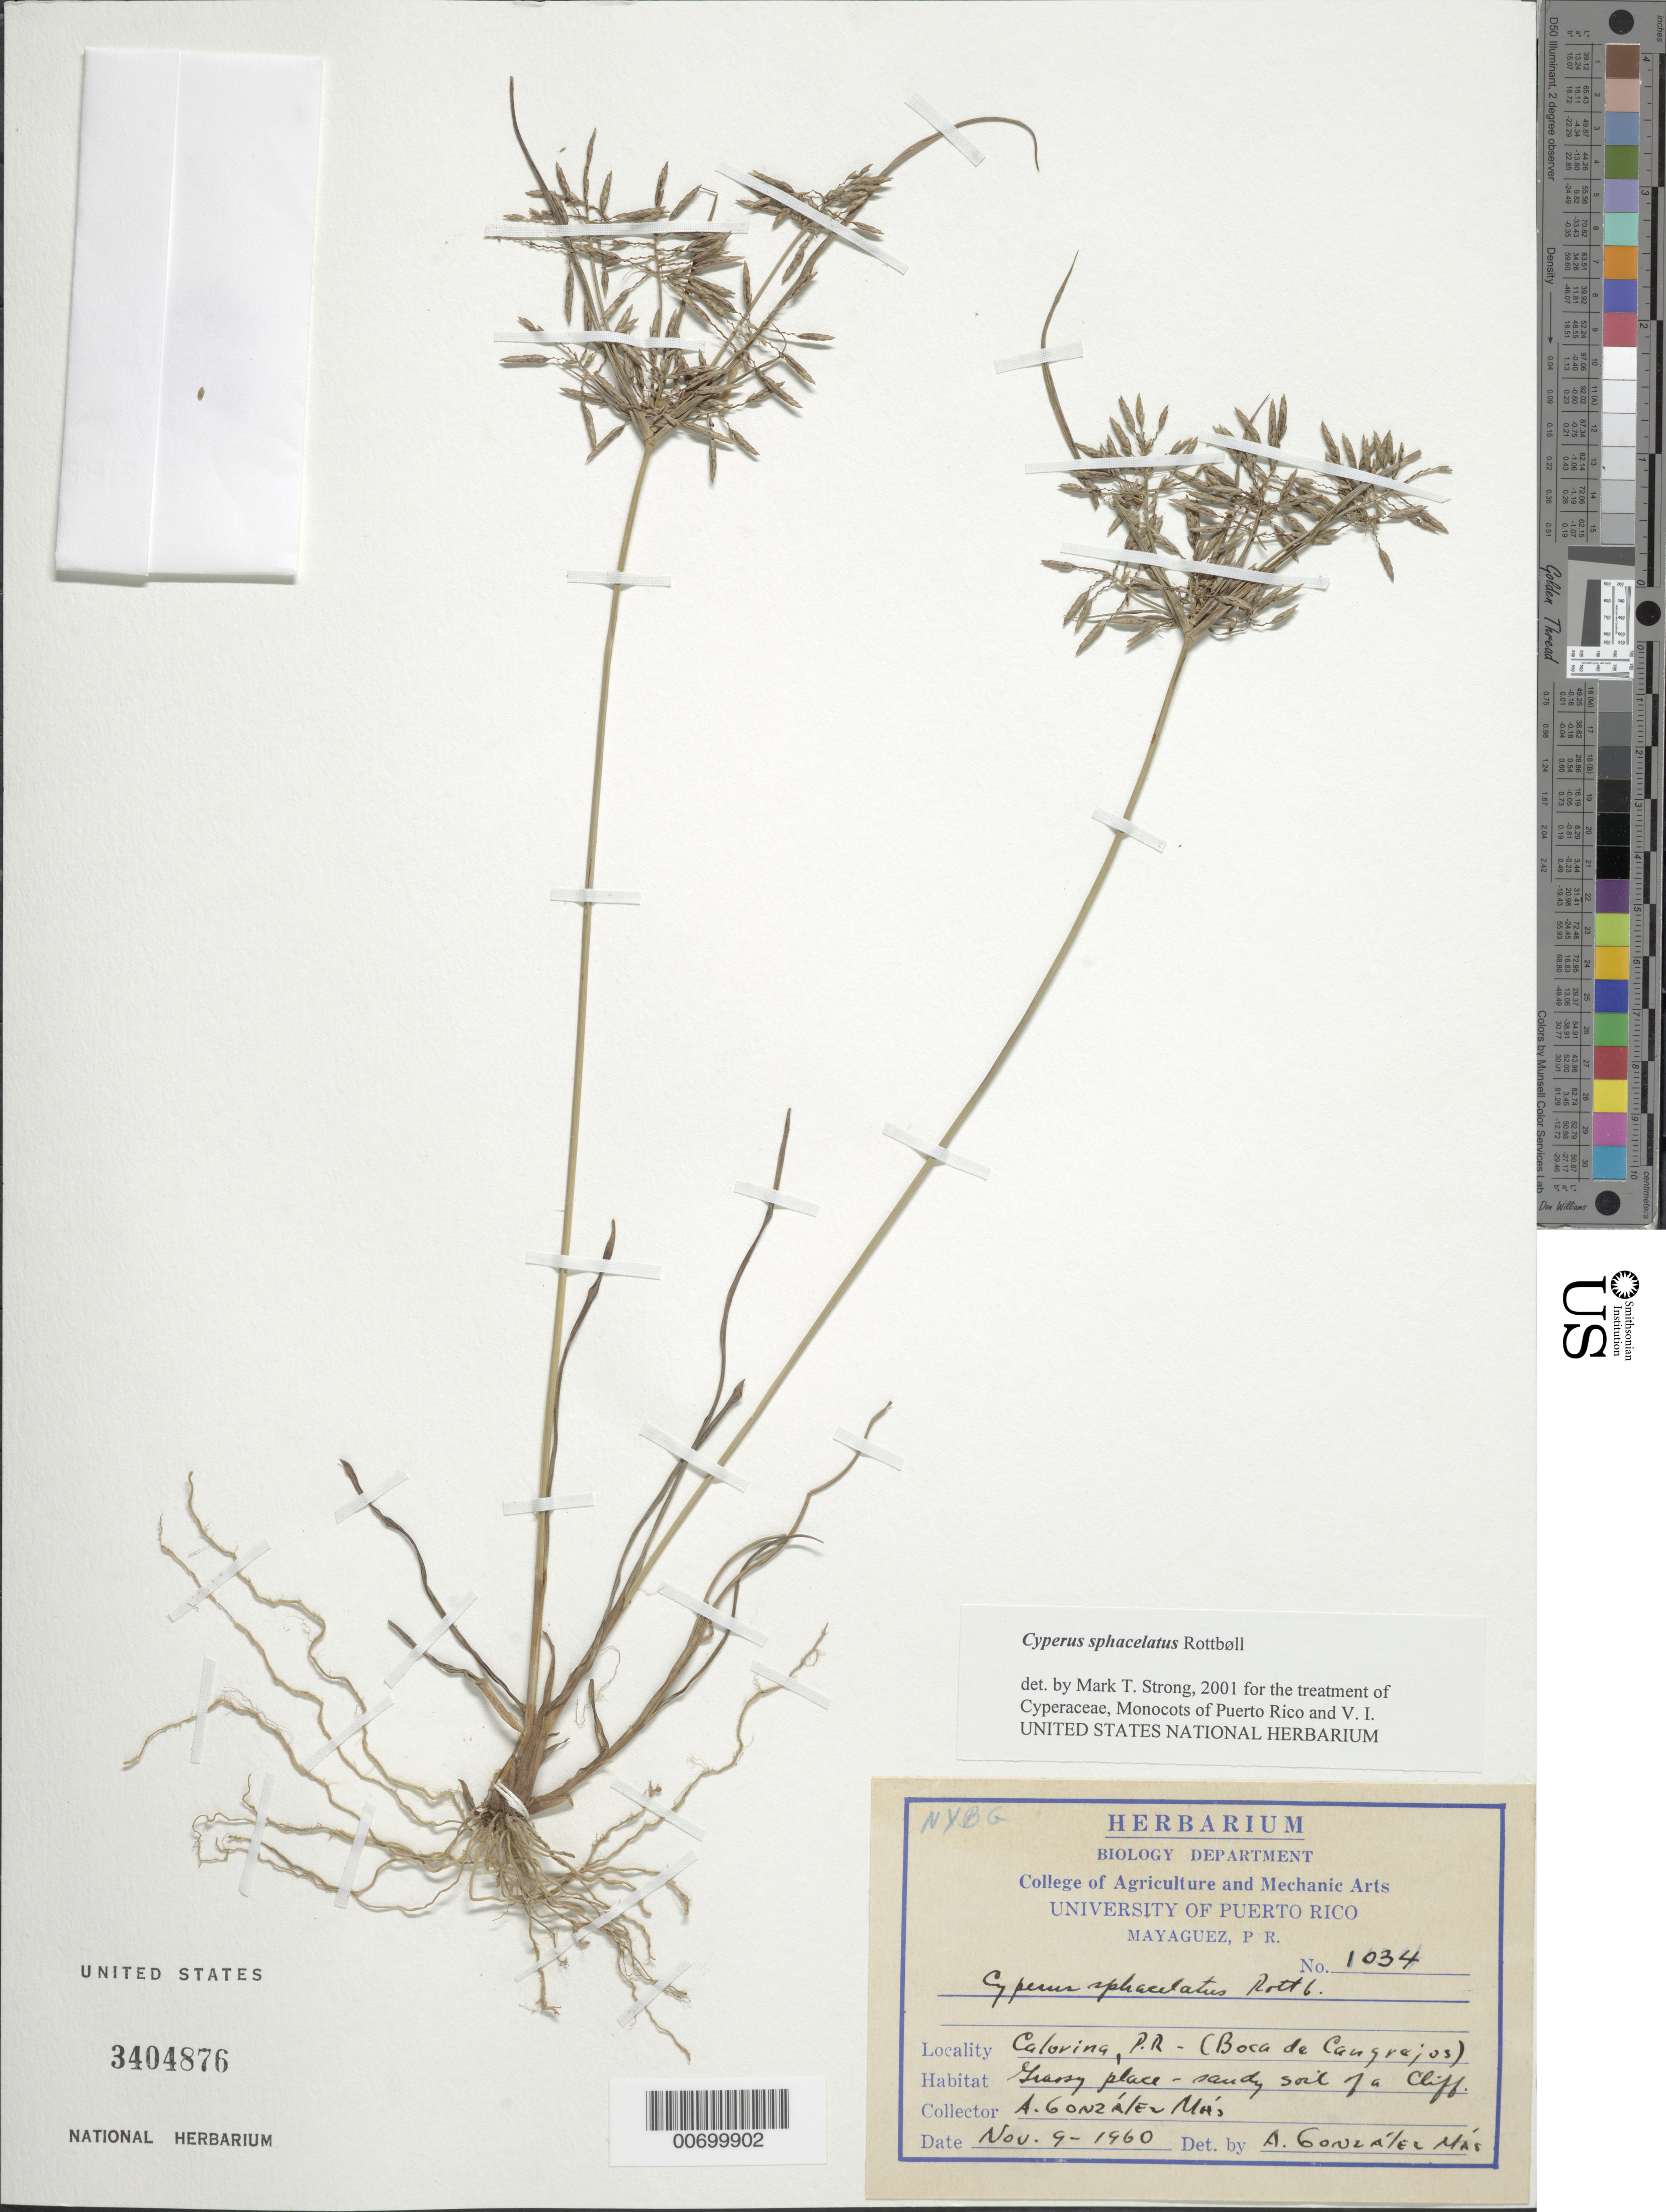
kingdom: Plantae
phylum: Tracheophyta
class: Liliopsida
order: Poales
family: Cyperaceae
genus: Cyperus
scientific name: Cyperus sphacelatus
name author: Rottb.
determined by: Strong, M. T., (US), Smithsonian Institution - National Museum of Natural History (UNITED STATES)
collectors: A. González Más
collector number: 1034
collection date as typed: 09 Nov 1960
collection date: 1960-11-09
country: Puerto Rico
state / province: Carolina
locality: Carolina: Boca de Cangrejos.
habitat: Grassy place of cliff.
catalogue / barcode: US 3404876